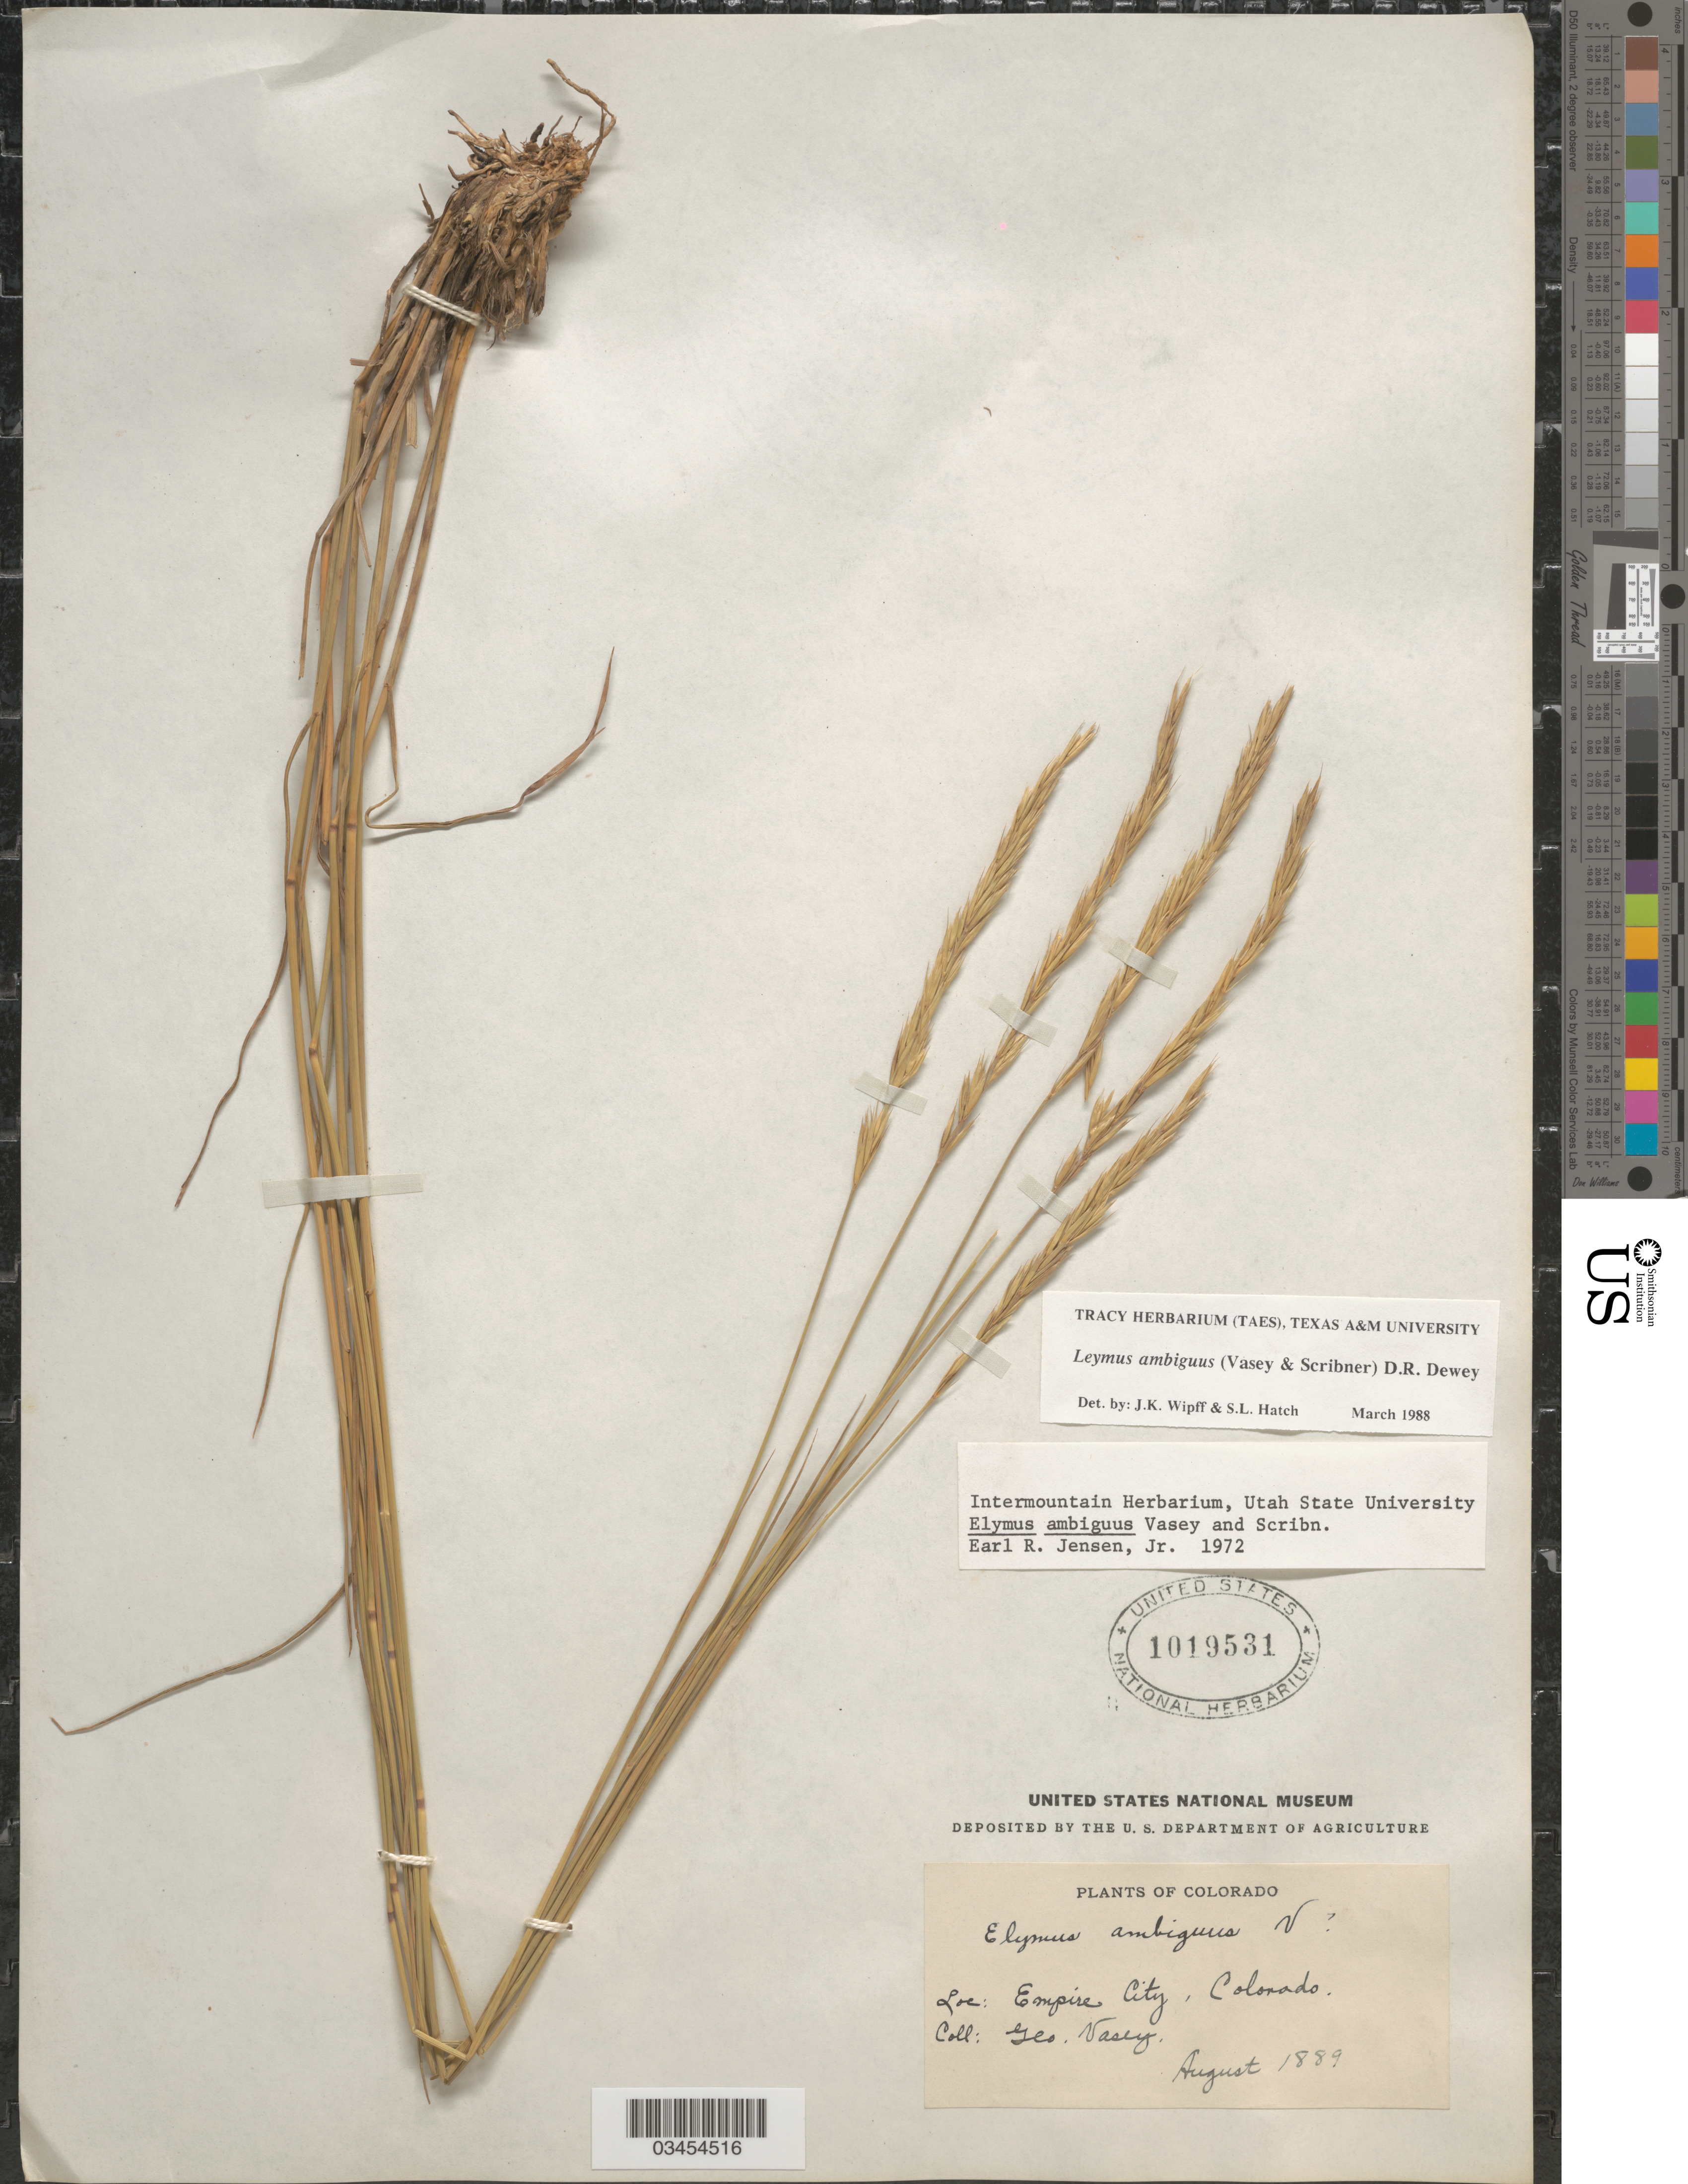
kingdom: Plantae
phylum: Tracheophyta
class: Liliopsida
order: Poales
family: Poaceae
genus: Leymus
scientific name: Leymus ambiguus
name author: (Vasey & Scribn.) Dewey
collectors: G. R. Vasey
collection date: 1889-08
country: United States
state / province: Colorado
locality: Empire City.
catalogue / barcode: US 1019531